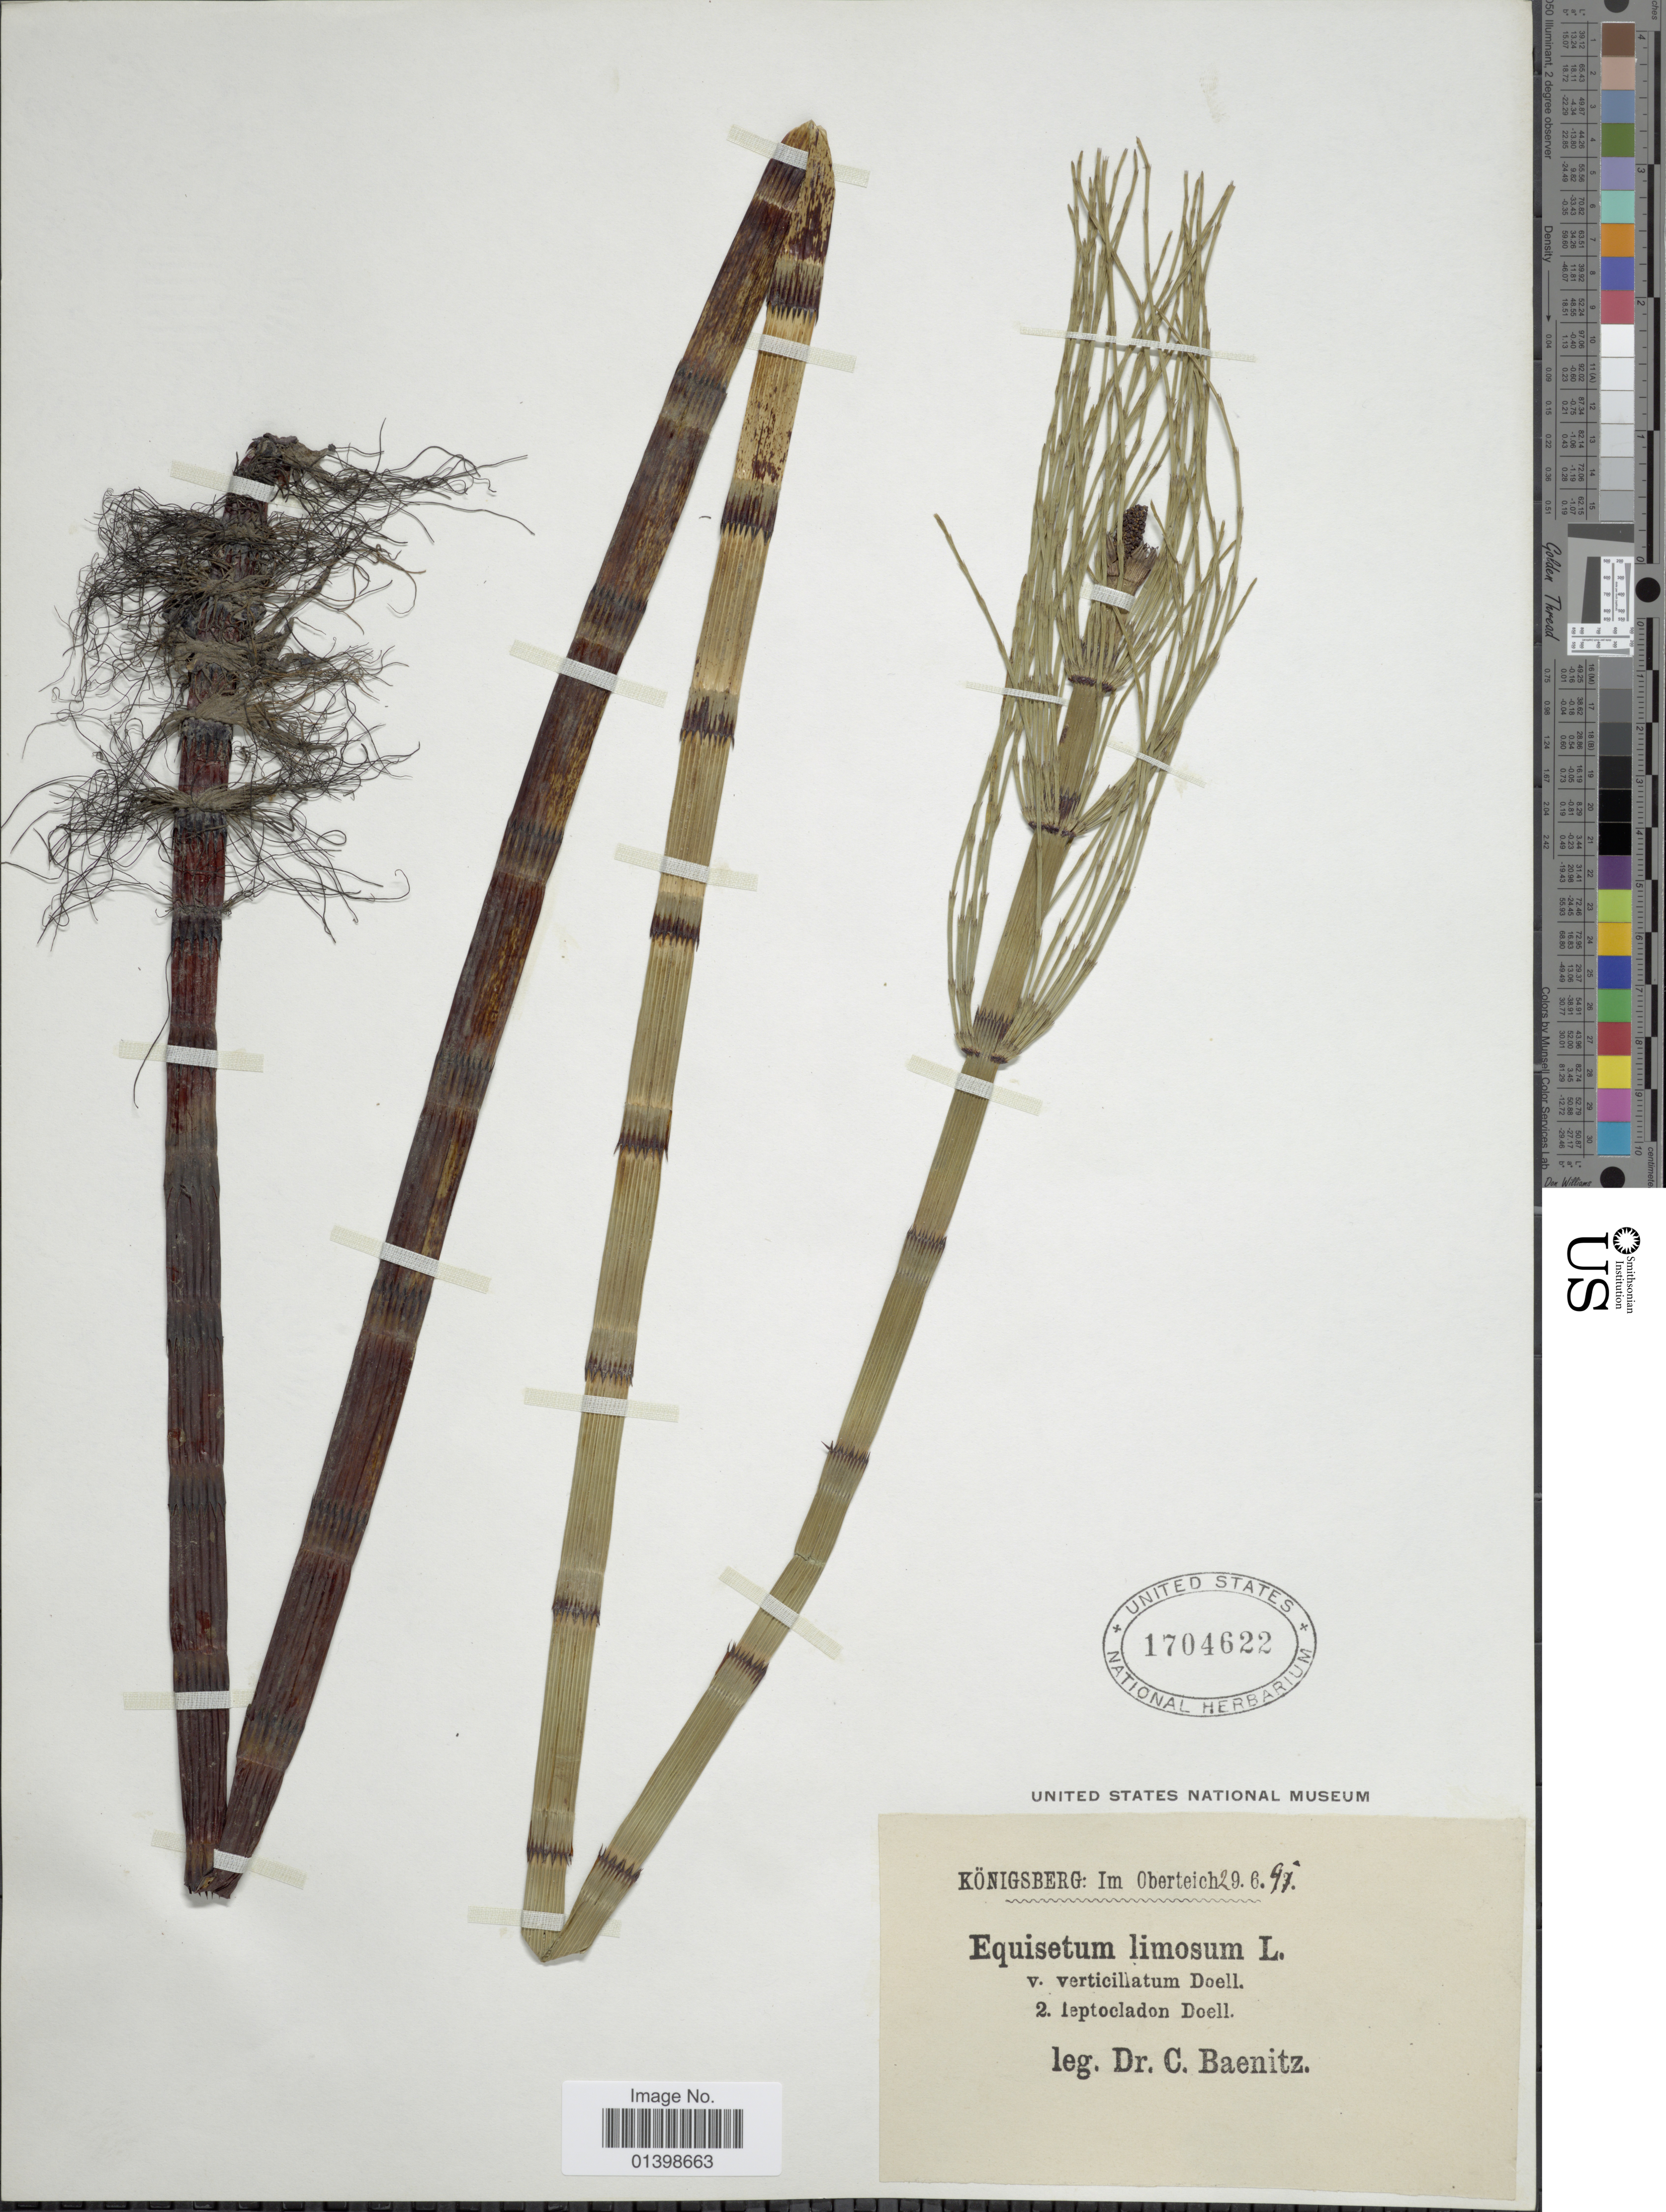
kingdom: Plantae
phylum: Tracheophyta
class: Polypodiopsida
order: Equisetales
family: Equisetaceae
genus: Equisetum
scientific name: Equisetum fluviatile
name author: L.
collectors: C. G. Baenitz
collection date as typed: Transcribed d/m/y: 29/6/91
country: Russian Federation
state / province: Kaliningrad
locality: Königsberg: Im Oberteich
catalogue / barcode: US 1704622